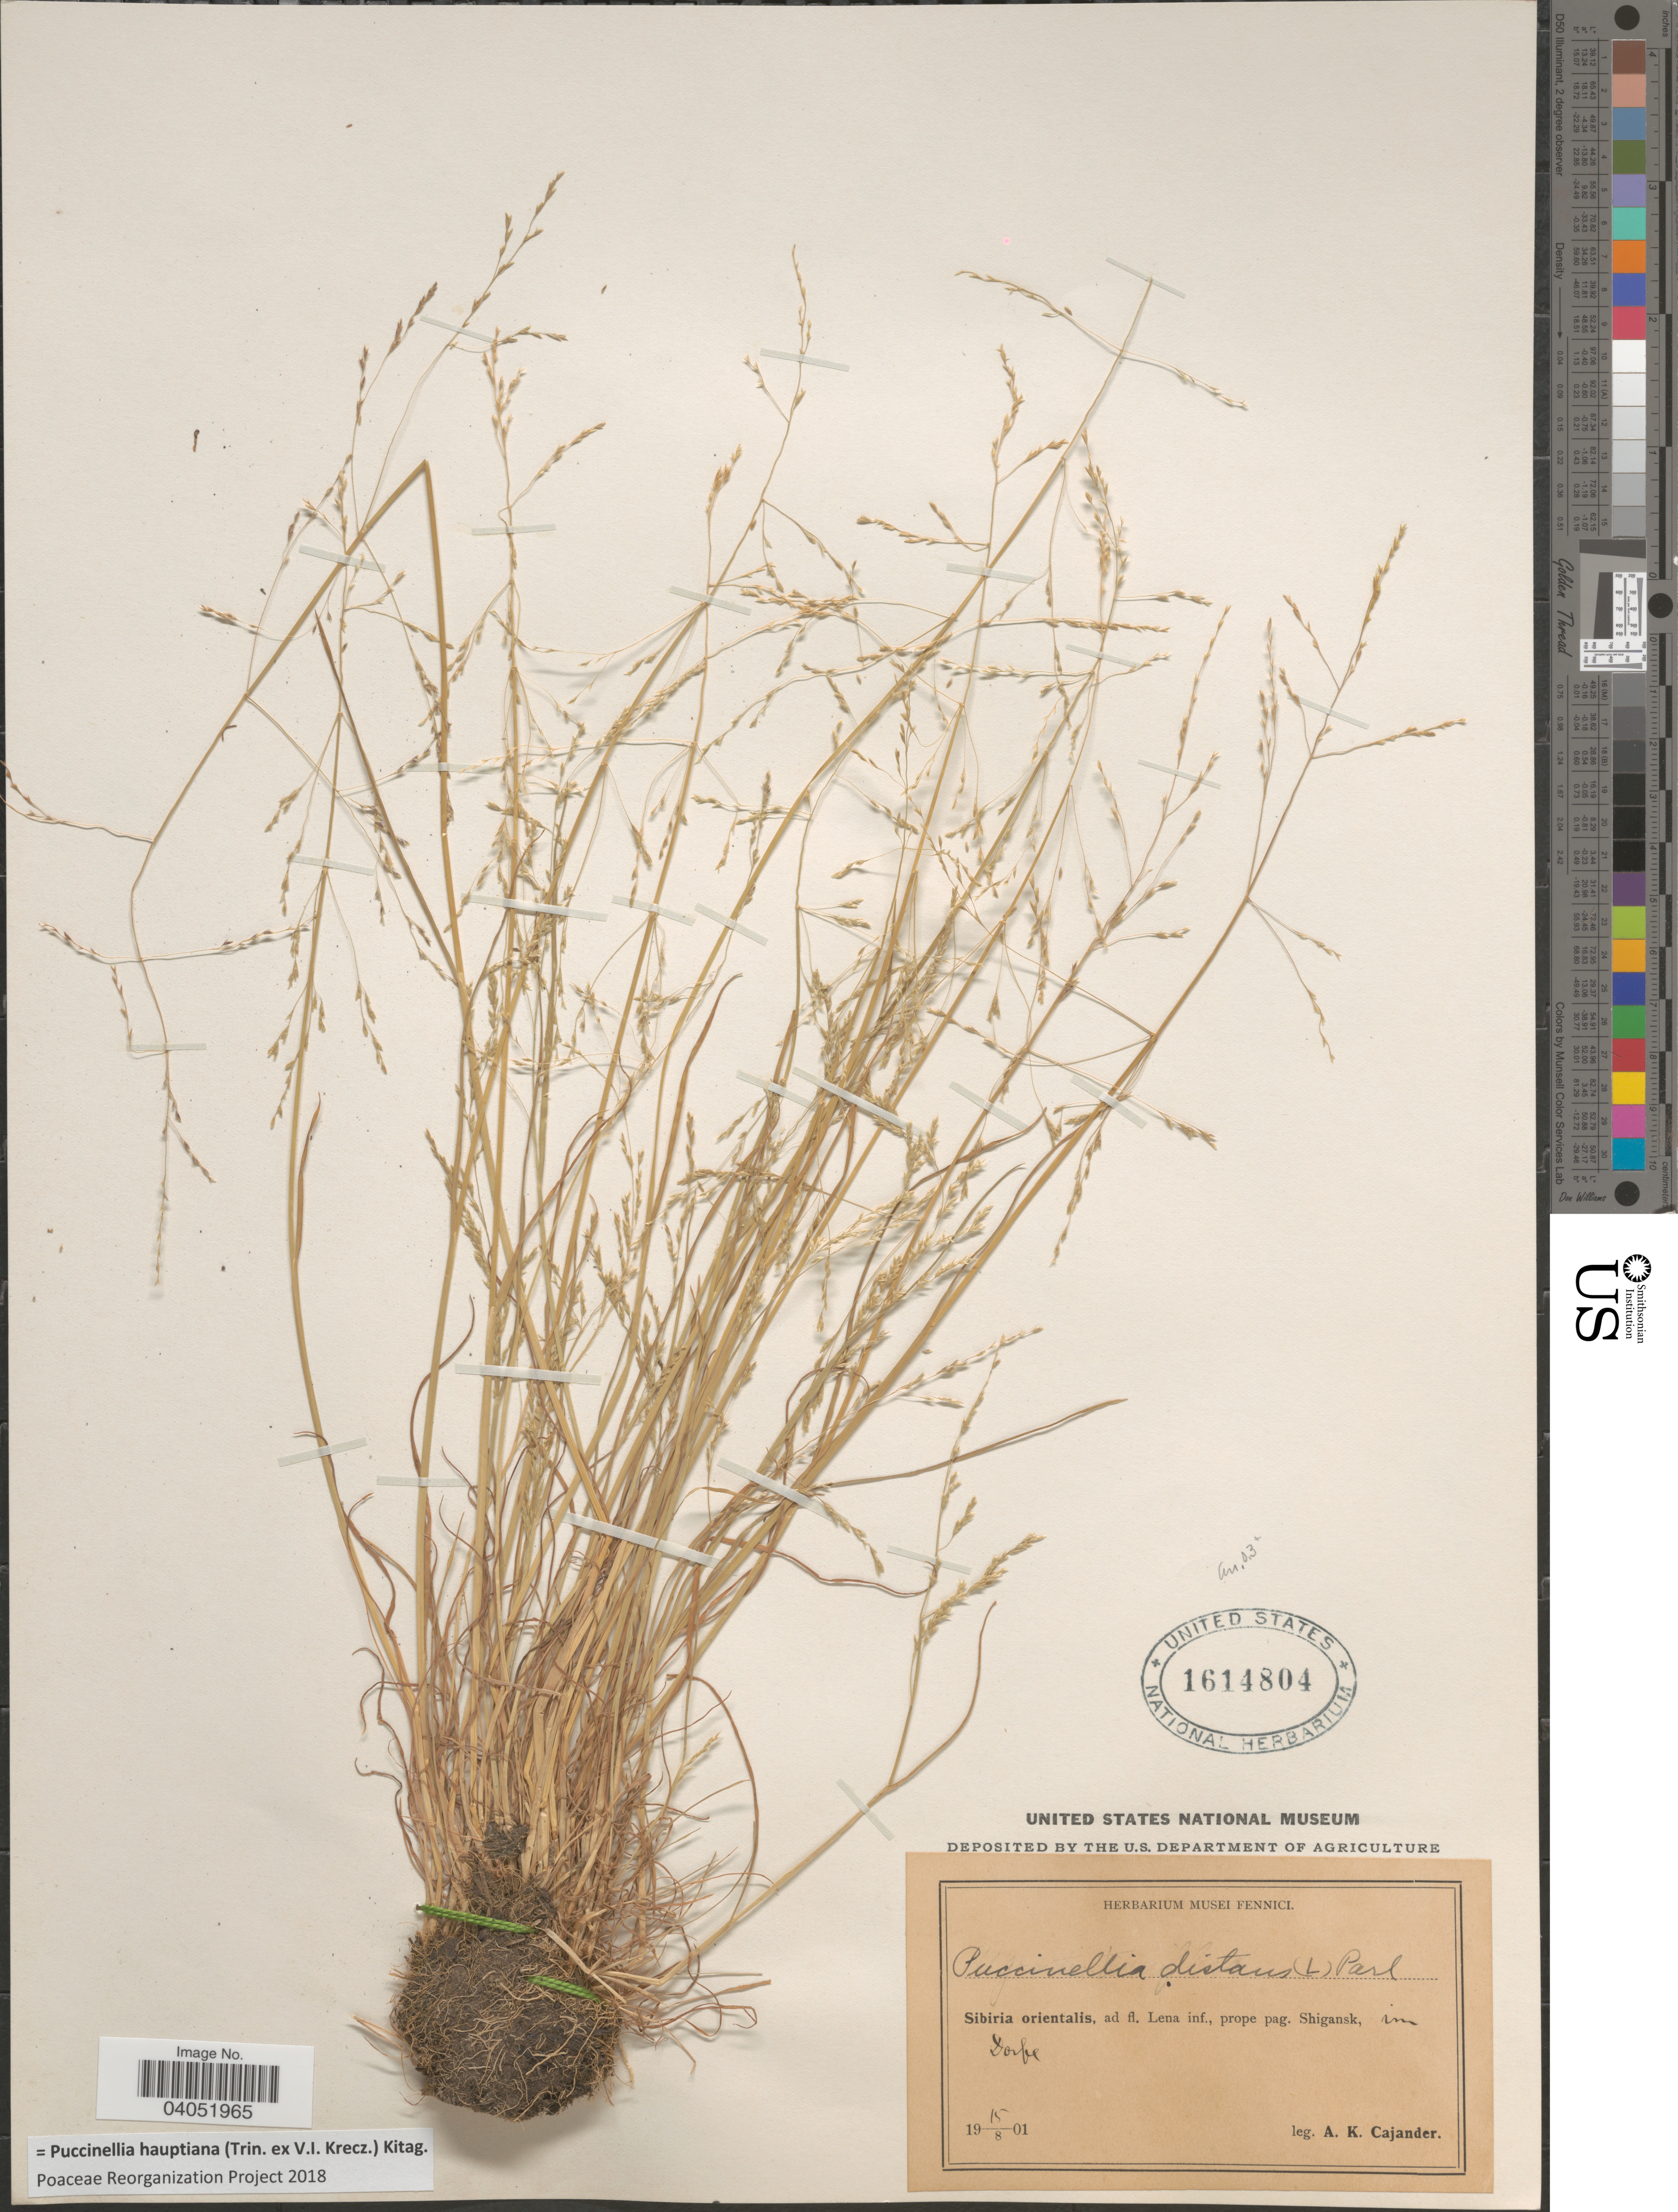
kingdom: Plantae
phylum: Tracheophyta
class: Liliopsida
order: Poales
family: Poaceae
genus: Puccinellia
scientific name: Puccinellia hauptiana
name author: (Trin. ex V.I. Krecz.) Kitag.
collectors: A. Cajander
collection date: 1901-08-15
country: Russian Federation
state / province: Sakha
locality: Sibiria orientalis, ad fl. Lena inf., prope pag. Shigansk, im Dorfe.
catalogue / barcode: US 1614804